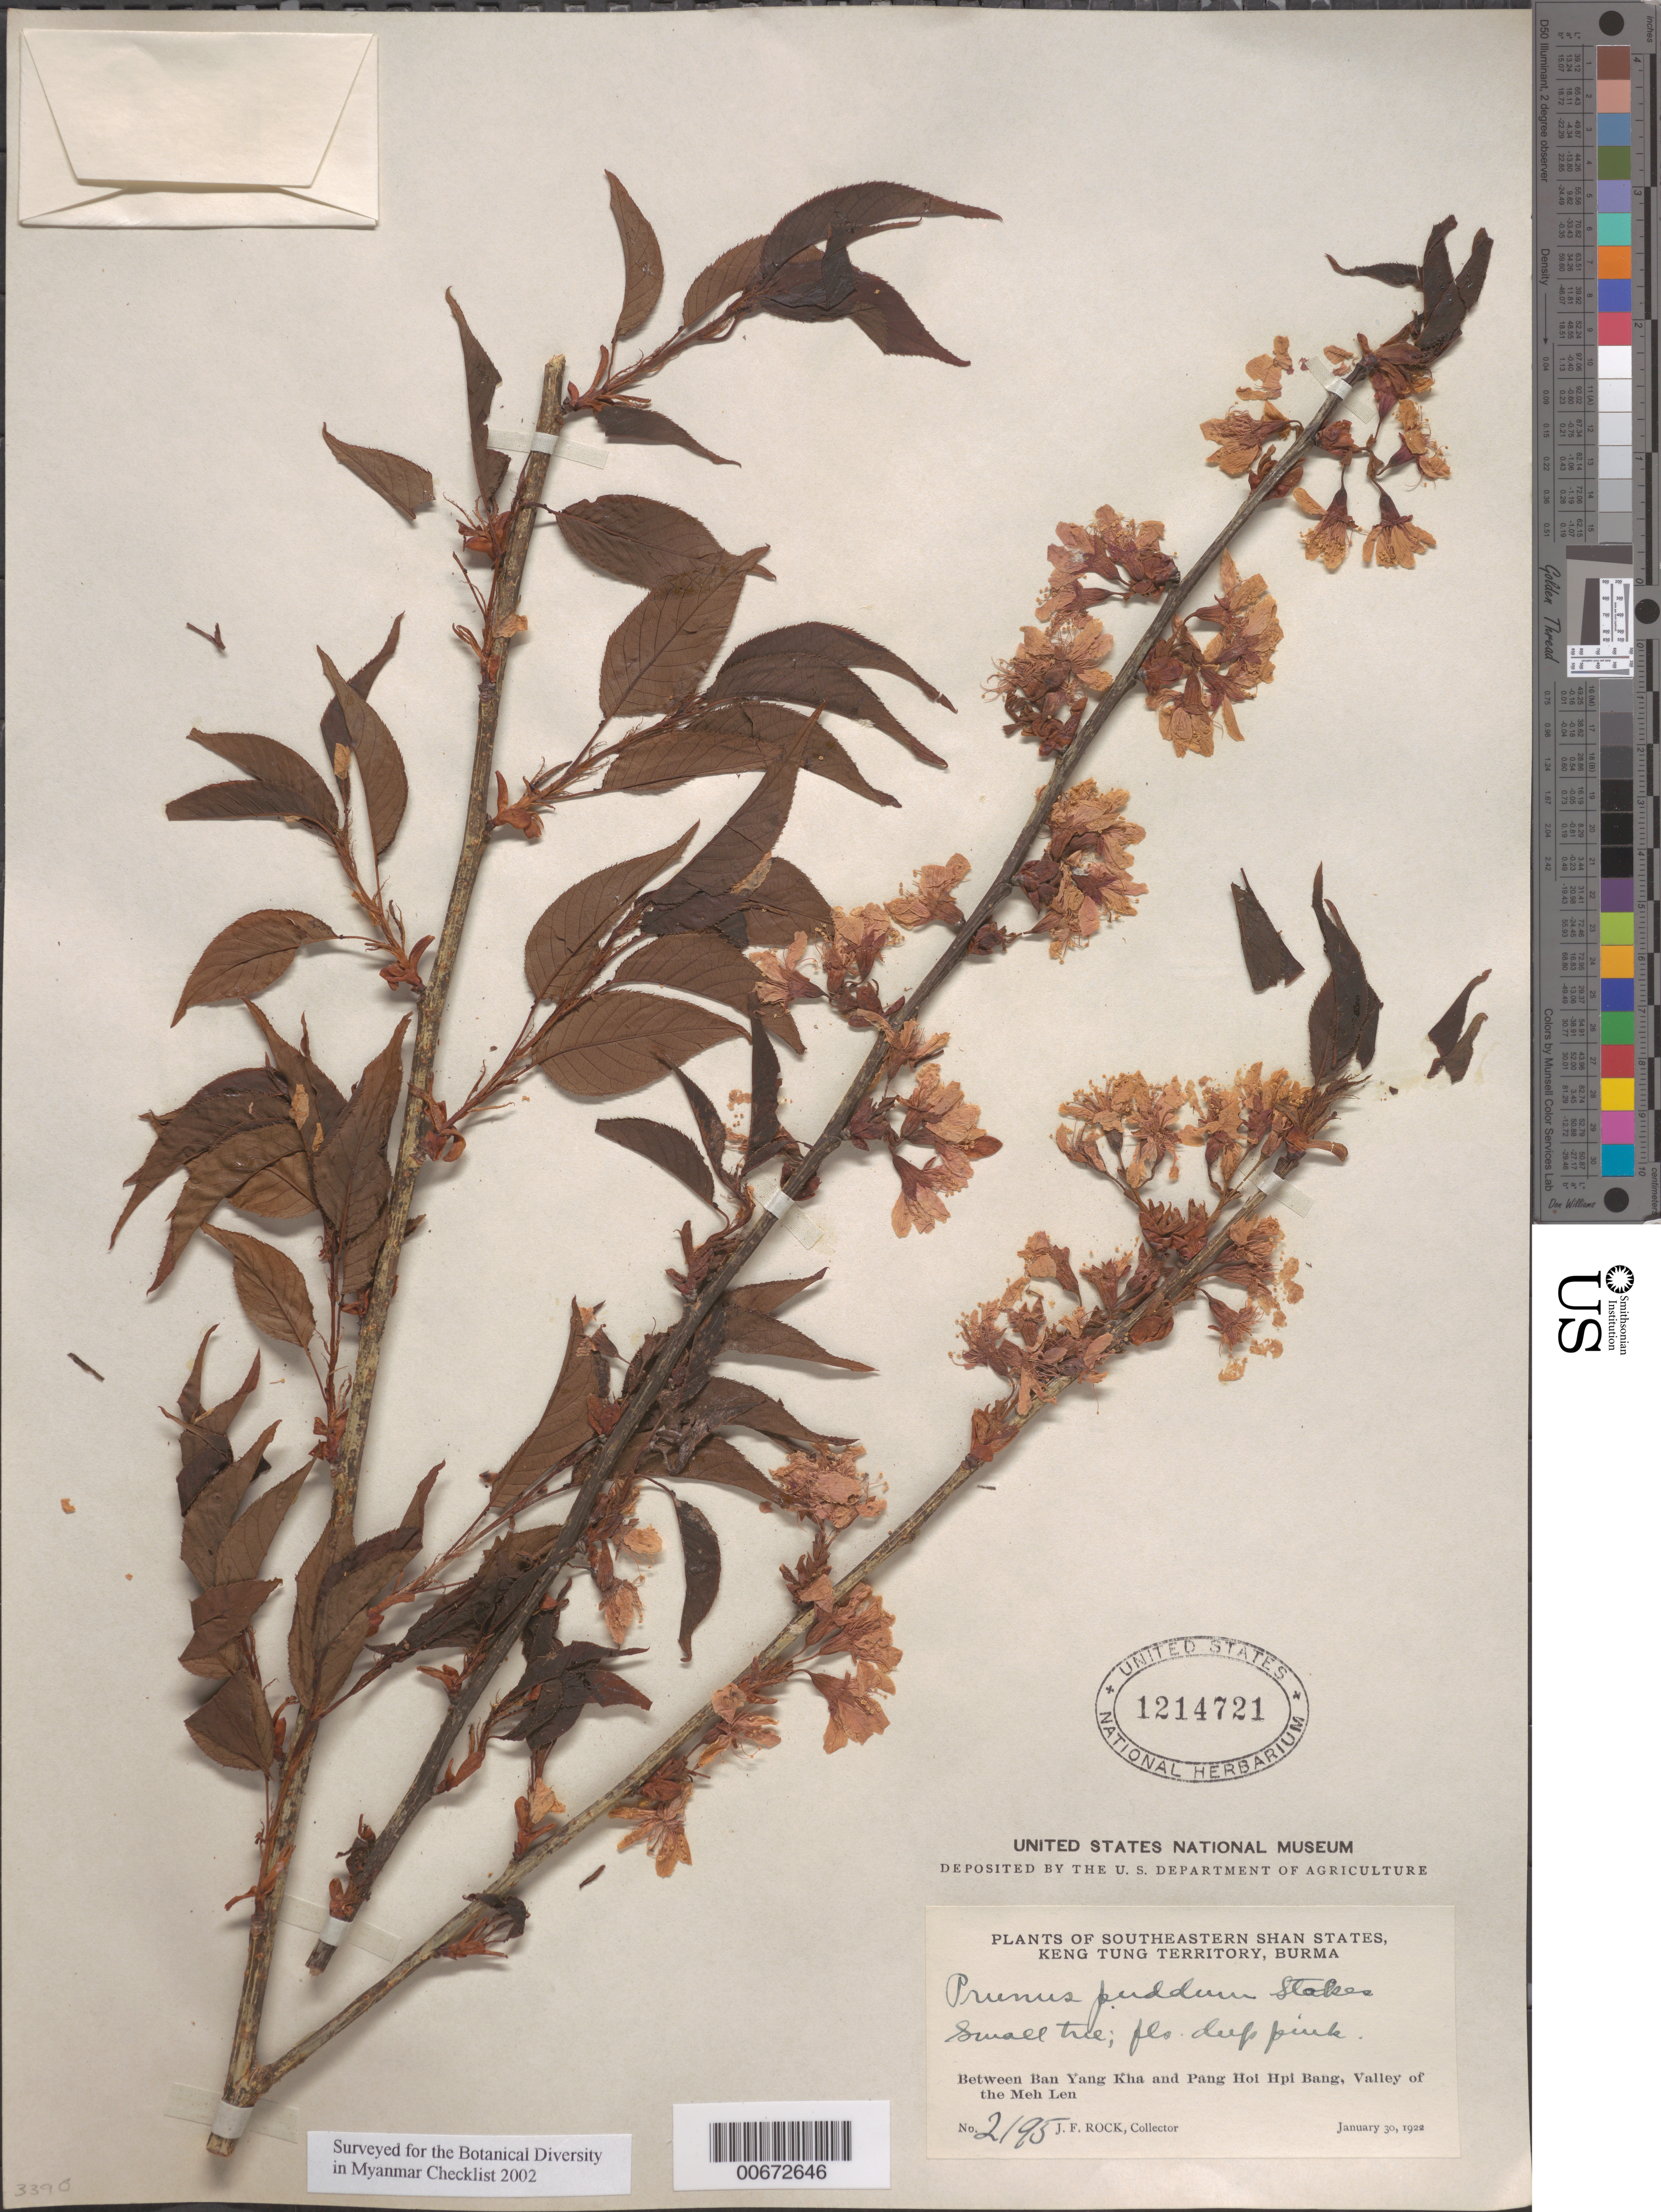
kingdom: Plantae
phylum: Tracheophyta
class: Magnoliopsida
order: Rosales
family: Rosaceae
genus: Prunus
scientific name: Prunus puddum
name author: Stokes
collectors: J. F. Rock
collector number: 2195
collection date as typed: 30 Jan 1922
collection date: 1922-01-30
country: Myanmar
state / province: Shan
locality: Keng Tung Territory, between Pang Sop Lao and Ban Yang Kha, valley of the Meh Len.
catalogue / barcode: US 1214721